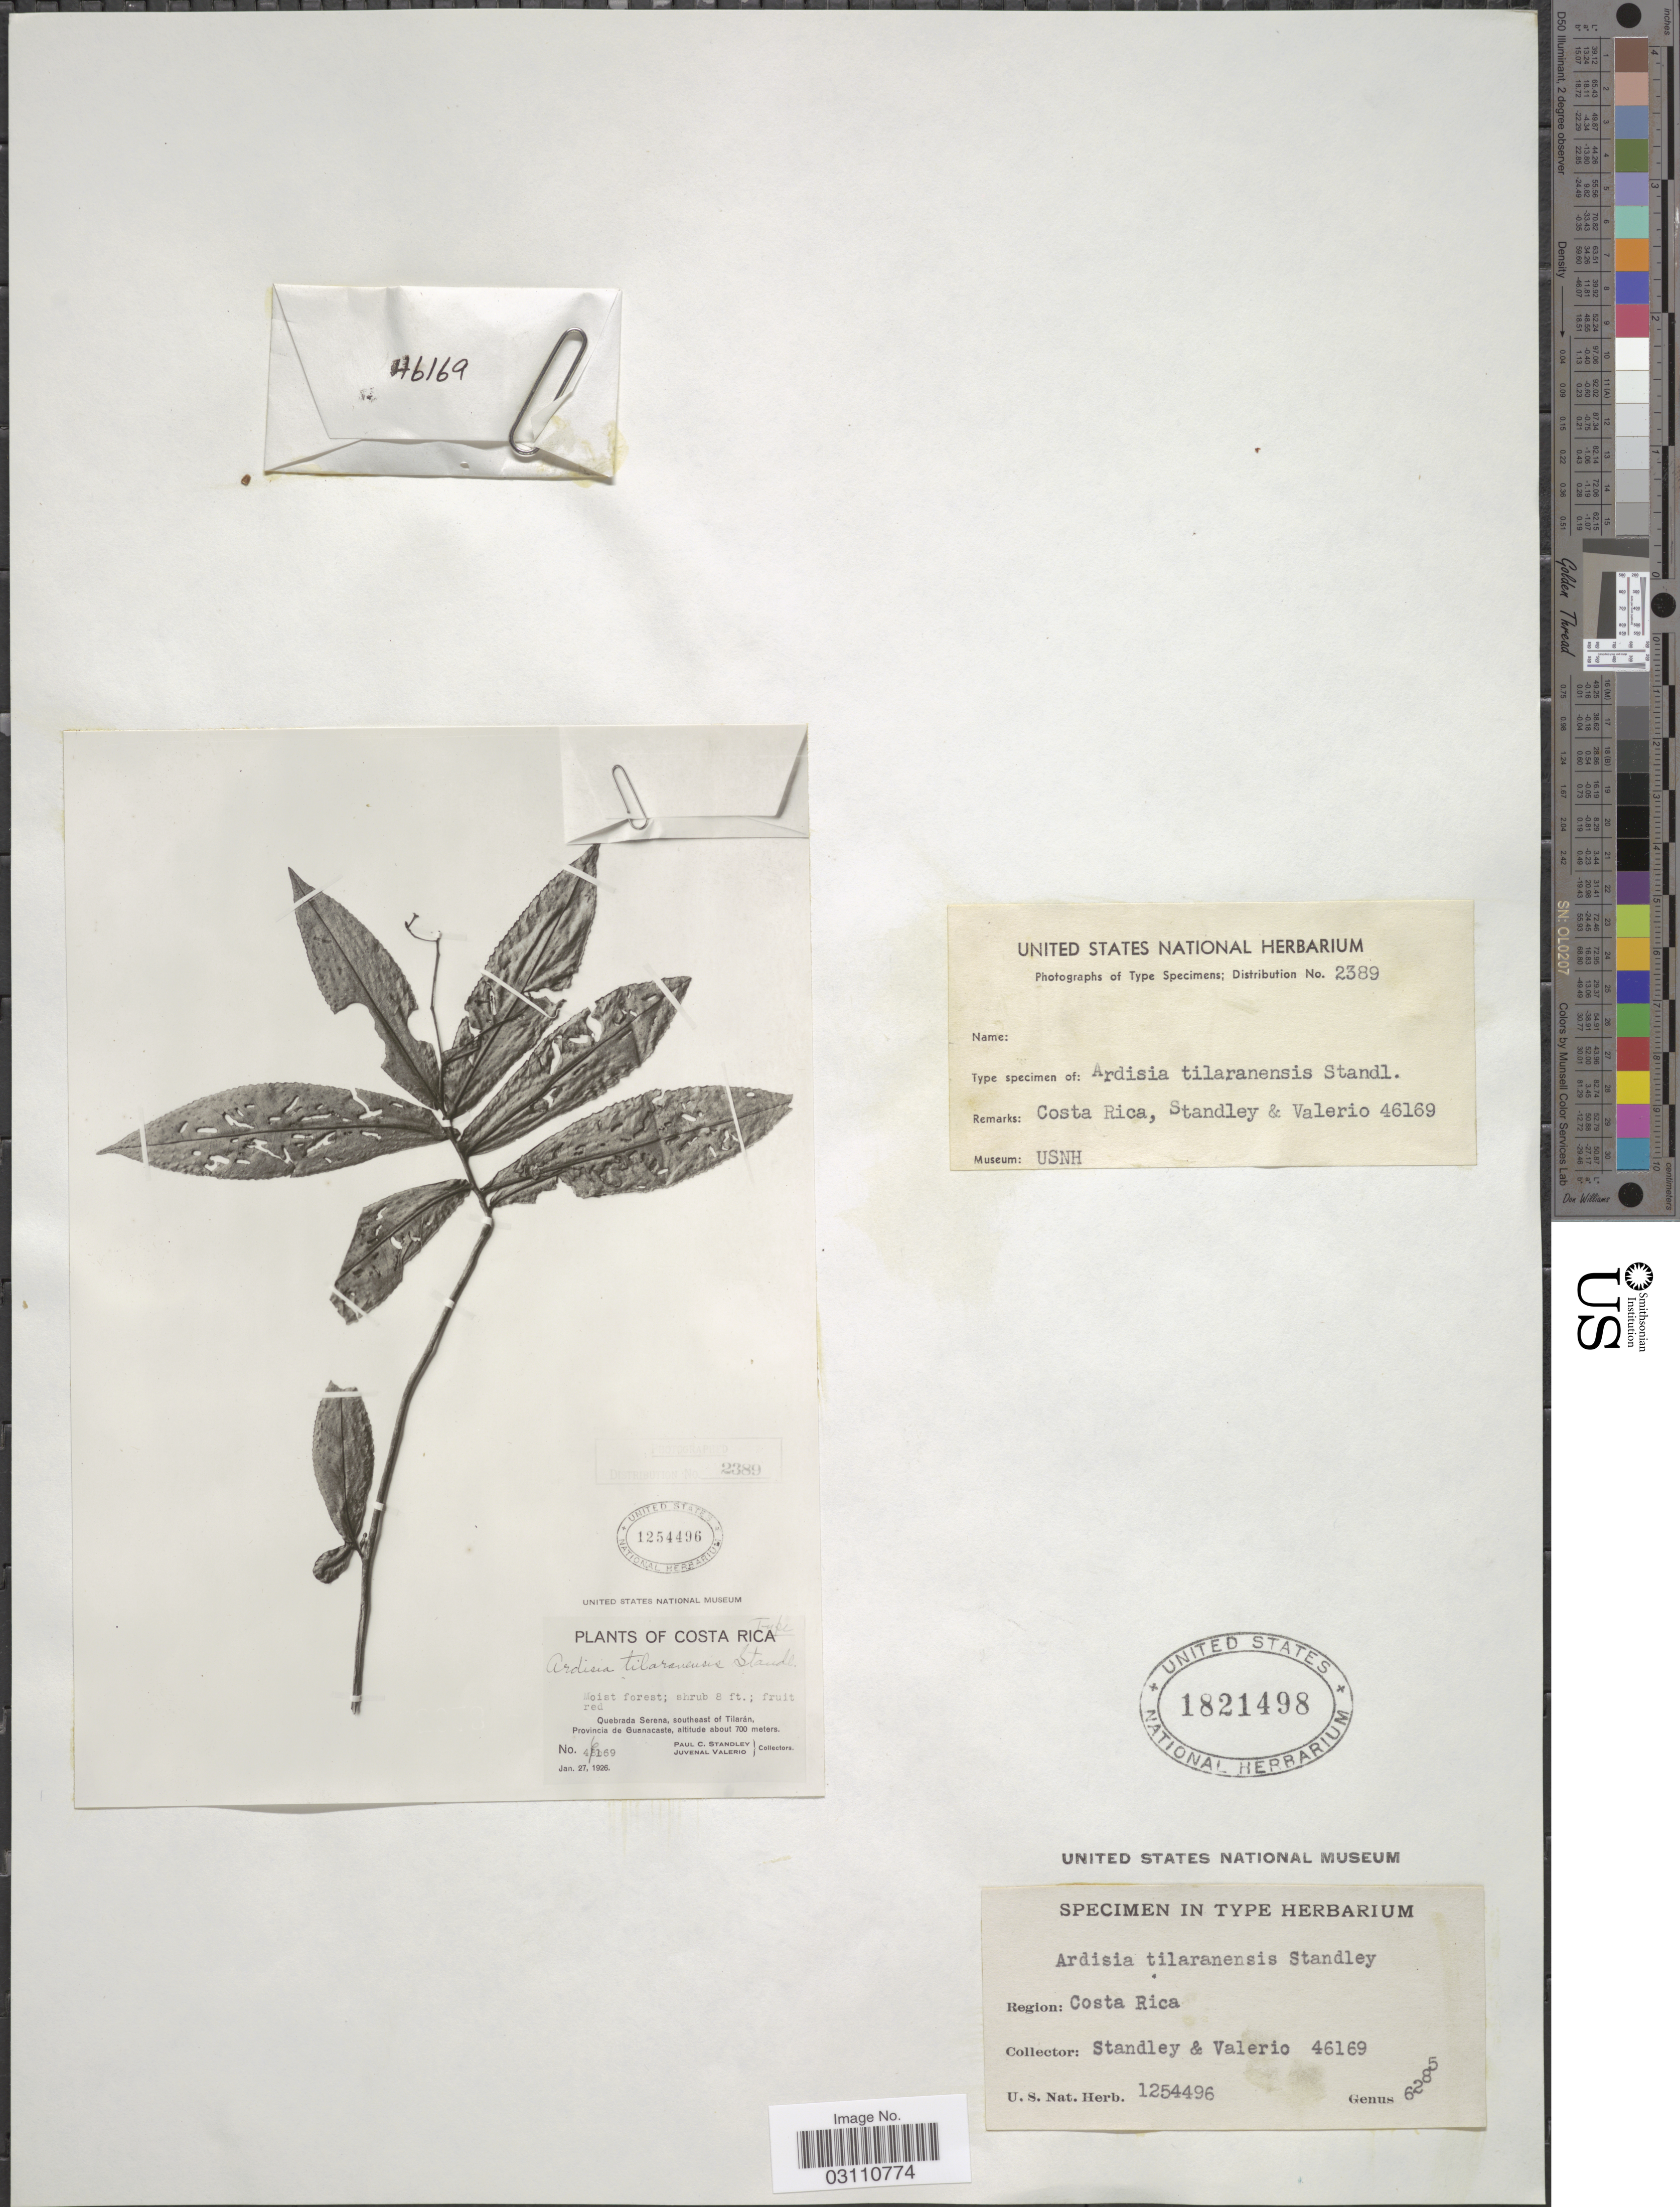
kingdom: Plantae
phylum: Tracheophyta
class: Magnoliopsida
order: Ericales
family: Primulaceae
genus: Ardisia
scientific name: Ardisia tilaranensis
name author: Standl.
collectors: P. C. Standley & J. Valerio R.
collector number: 46169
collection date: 1926-01-27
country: Costa Rica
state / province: Guanacaste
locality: Quebrada Serena, southeast of Tilarán.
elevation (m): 700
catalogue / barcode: US 1821498